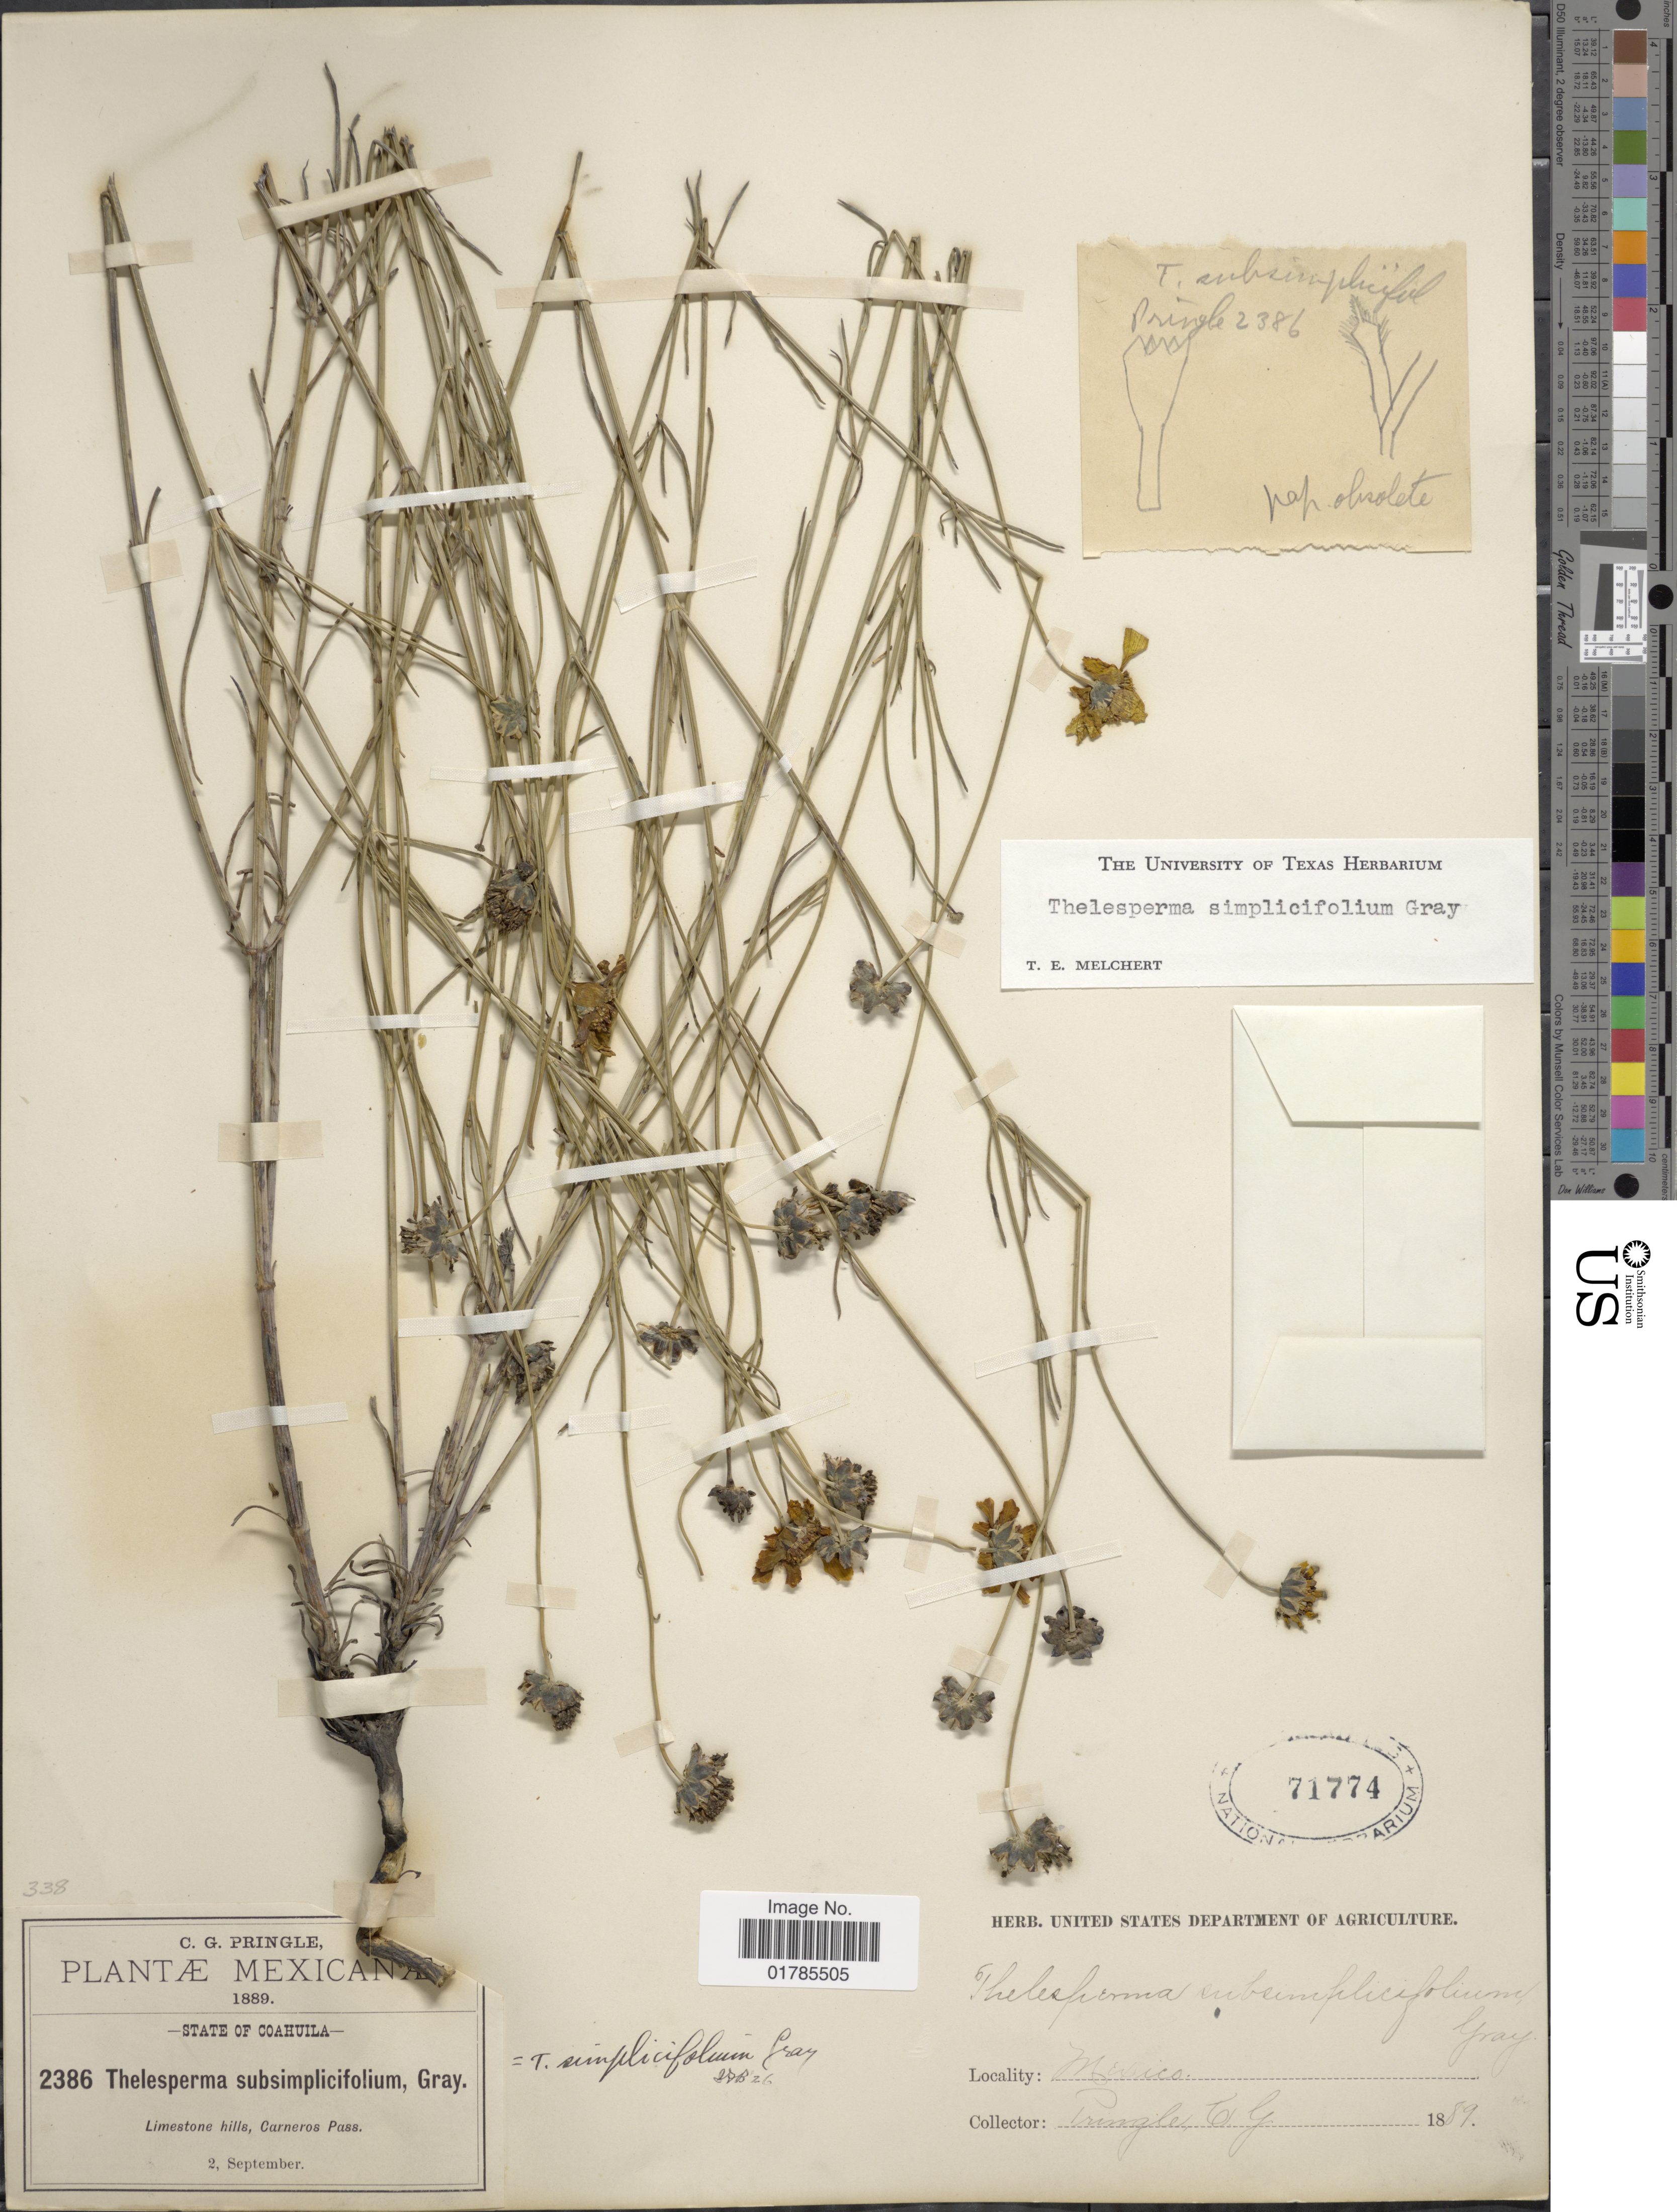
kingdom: Plantae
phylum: Tracheophyta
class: Magnoliopsida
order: Asterales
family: Asteraceae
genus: Thelesperma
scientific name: Thelesperma simplicifolium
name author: A. Gray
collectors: C. G. Pringle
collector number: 2386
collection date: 1889-09-02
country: Mexico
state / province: Coahuila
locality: Limestone hills, Carneros Pass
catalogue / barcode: US 71774